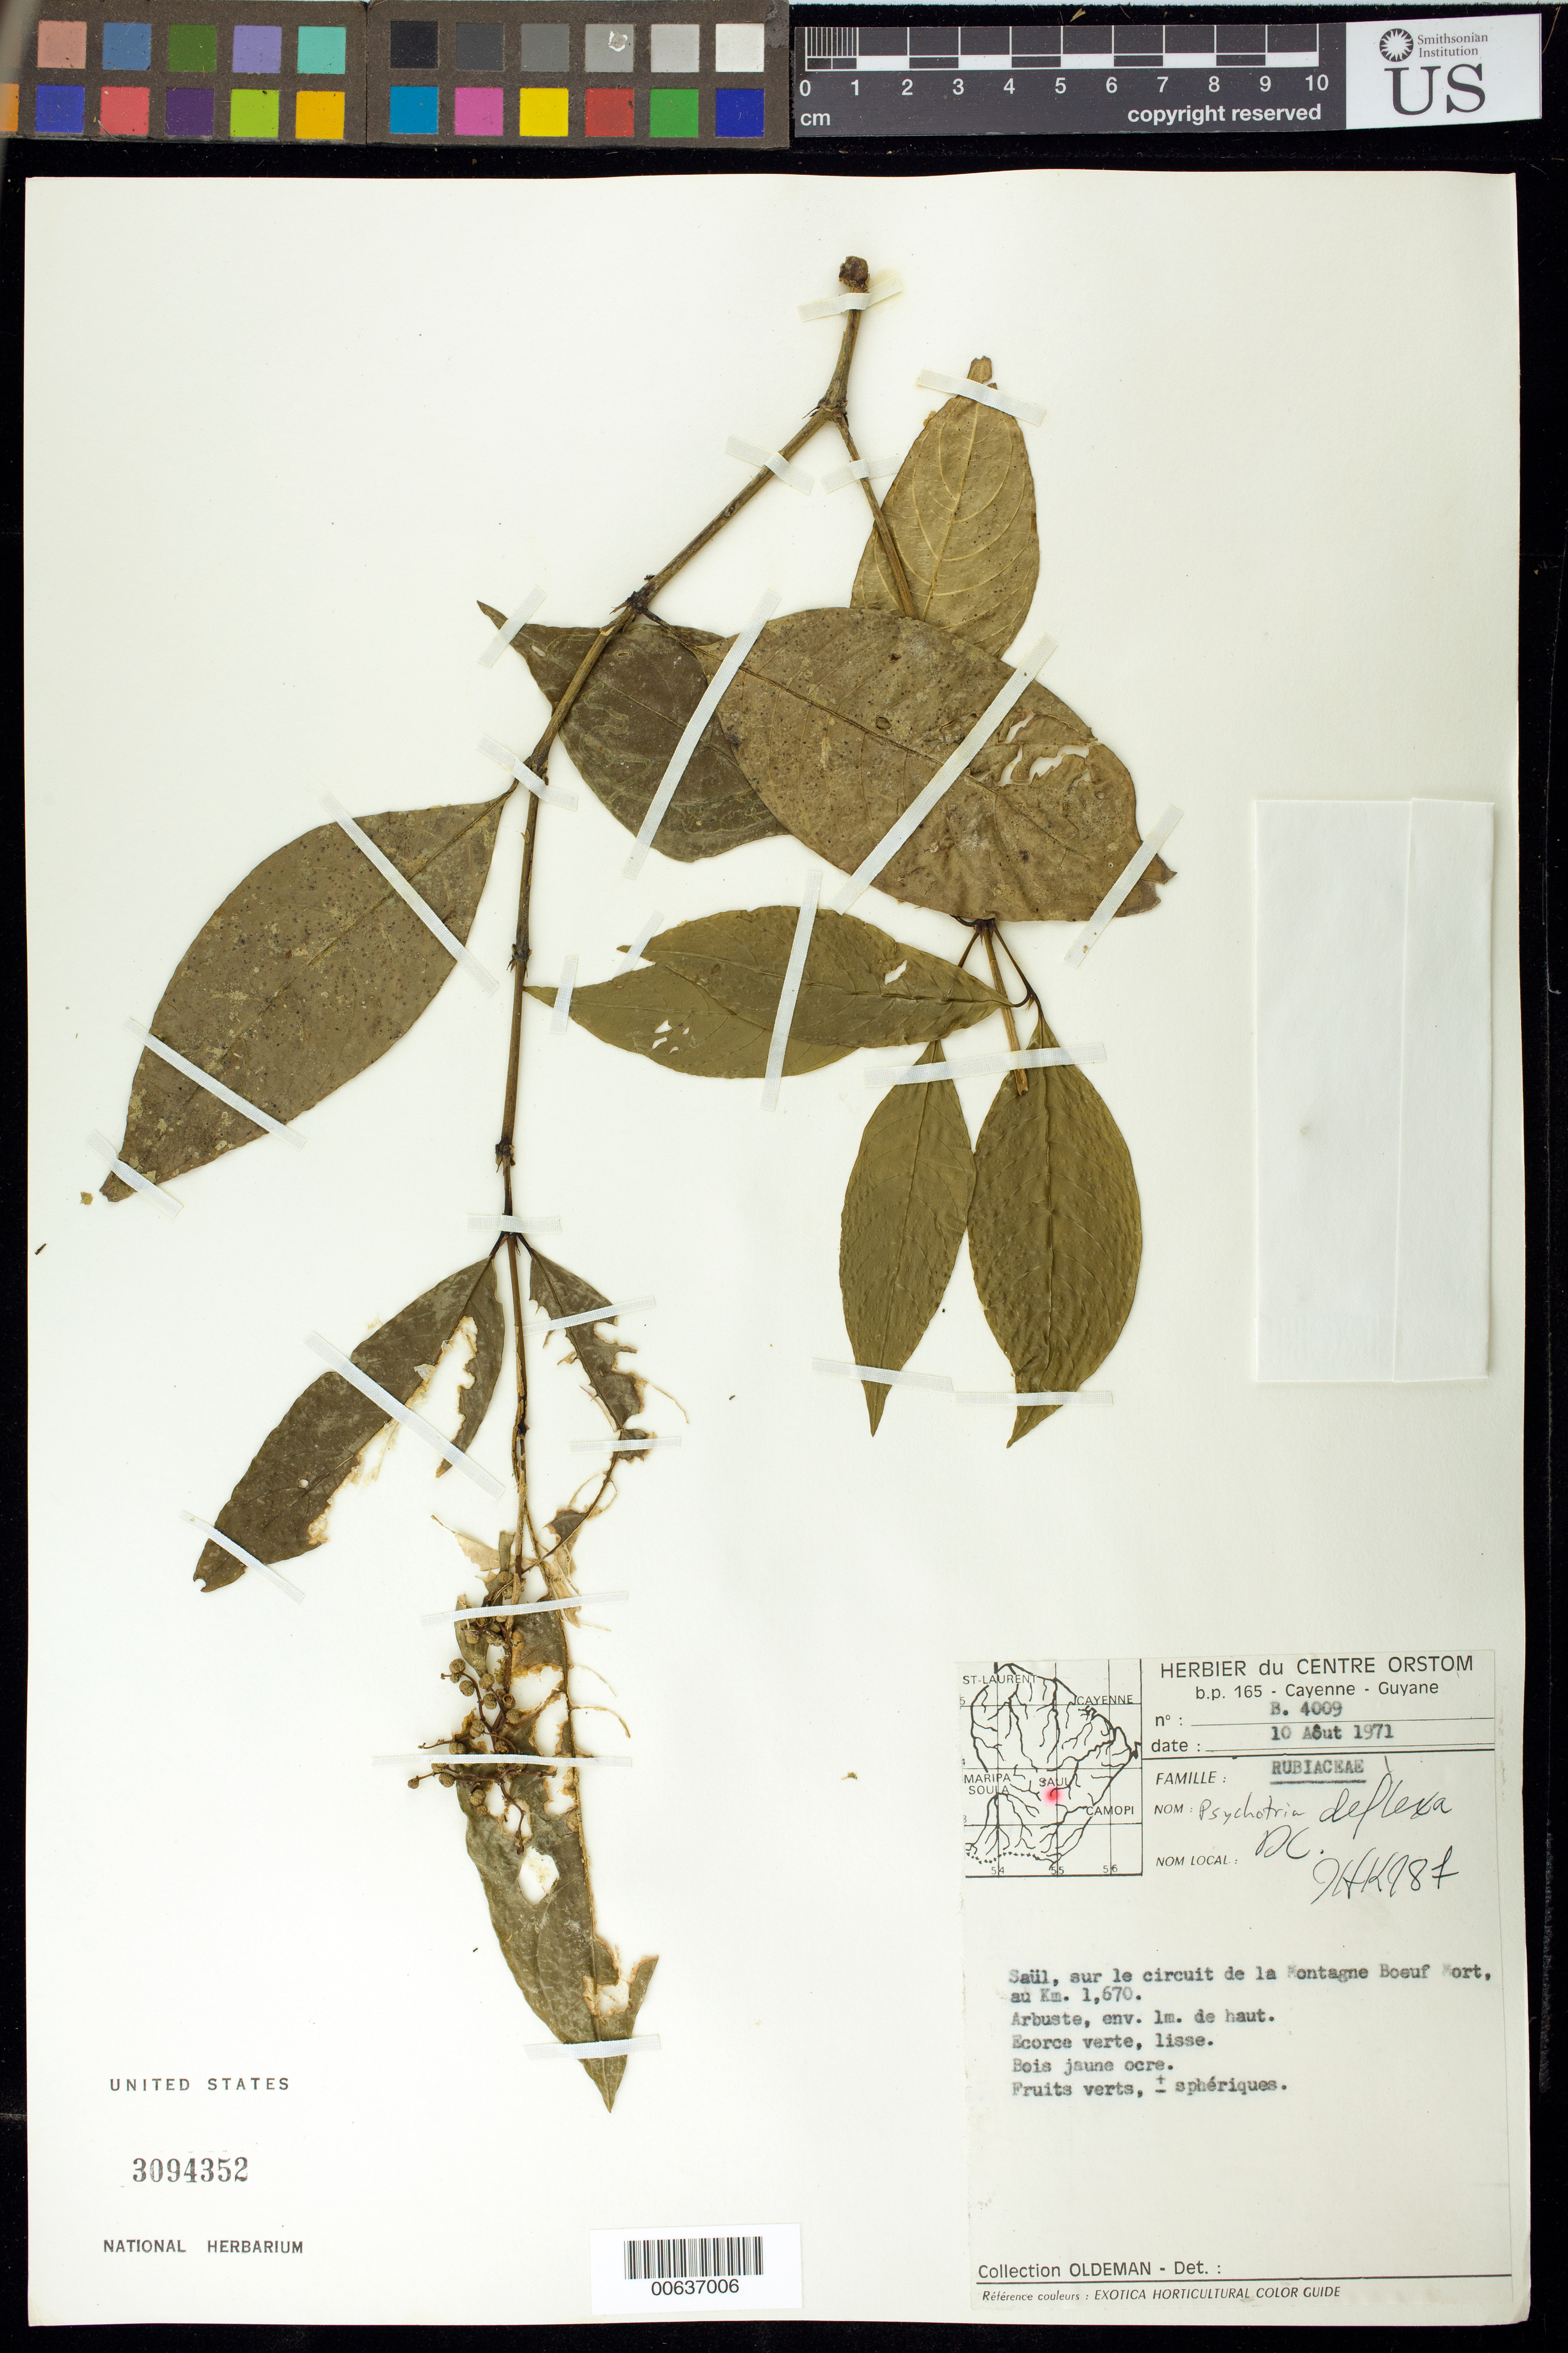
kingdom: Plantae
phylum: Tracheophyta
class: Magnoliopsida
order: Gentianales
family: Rubiaceae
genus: Palicourea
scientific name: Palicourea deflexa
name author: (DC.) Borhidi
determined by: Kirkbride, J. H., Jr.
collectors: R. Oldeman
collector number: B 4009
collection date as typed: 10-Aug-71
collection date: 1971-08-10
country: French Guiana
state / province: Saint-Laurent-du-Maroni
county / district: Saül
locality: Saül, le circuit de la Mont. Boeuf Mort., km 1.67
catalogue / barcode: US 3094352